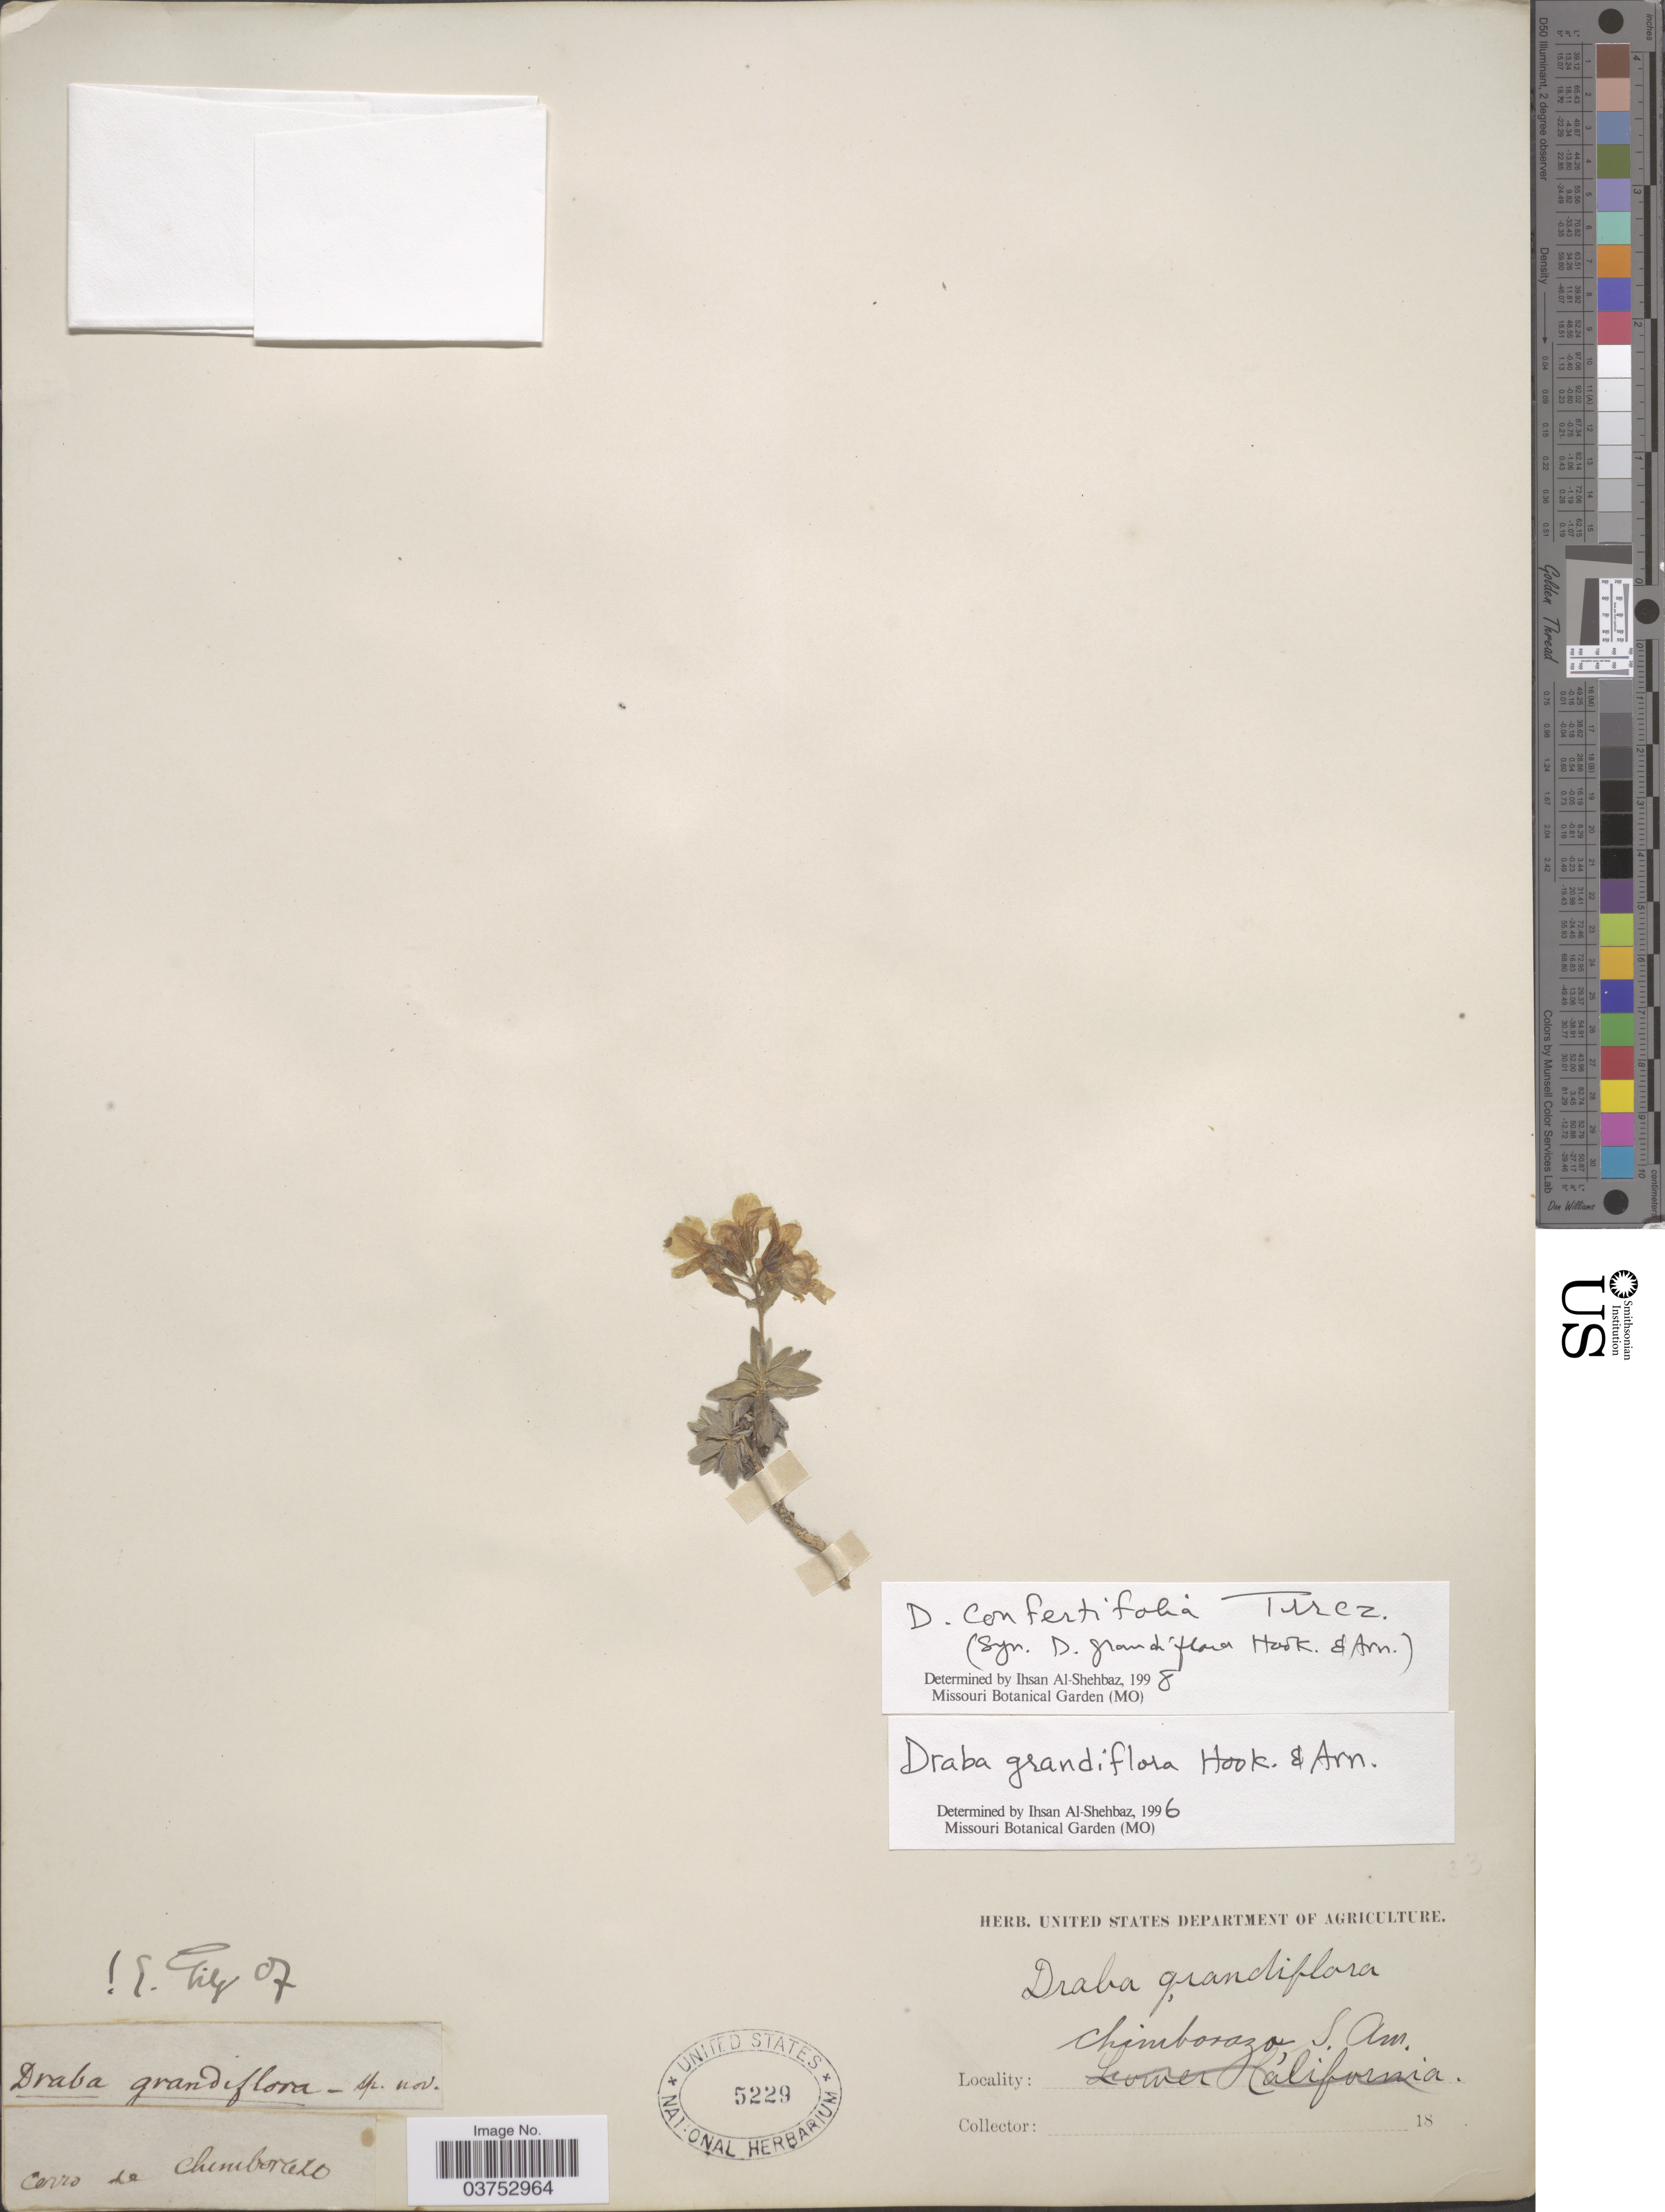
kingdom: Plantae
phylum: Tracheophyta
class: Magnoliopsida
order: Brassicales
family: Brassicaceae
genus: Draba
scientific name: Draba confertifolia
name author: (A. Gray) Turcz.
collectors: Facchini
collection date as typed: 18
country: Ecuador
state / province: Chimborazo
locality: Cerro de Chimborazo.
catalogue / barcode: US 5229